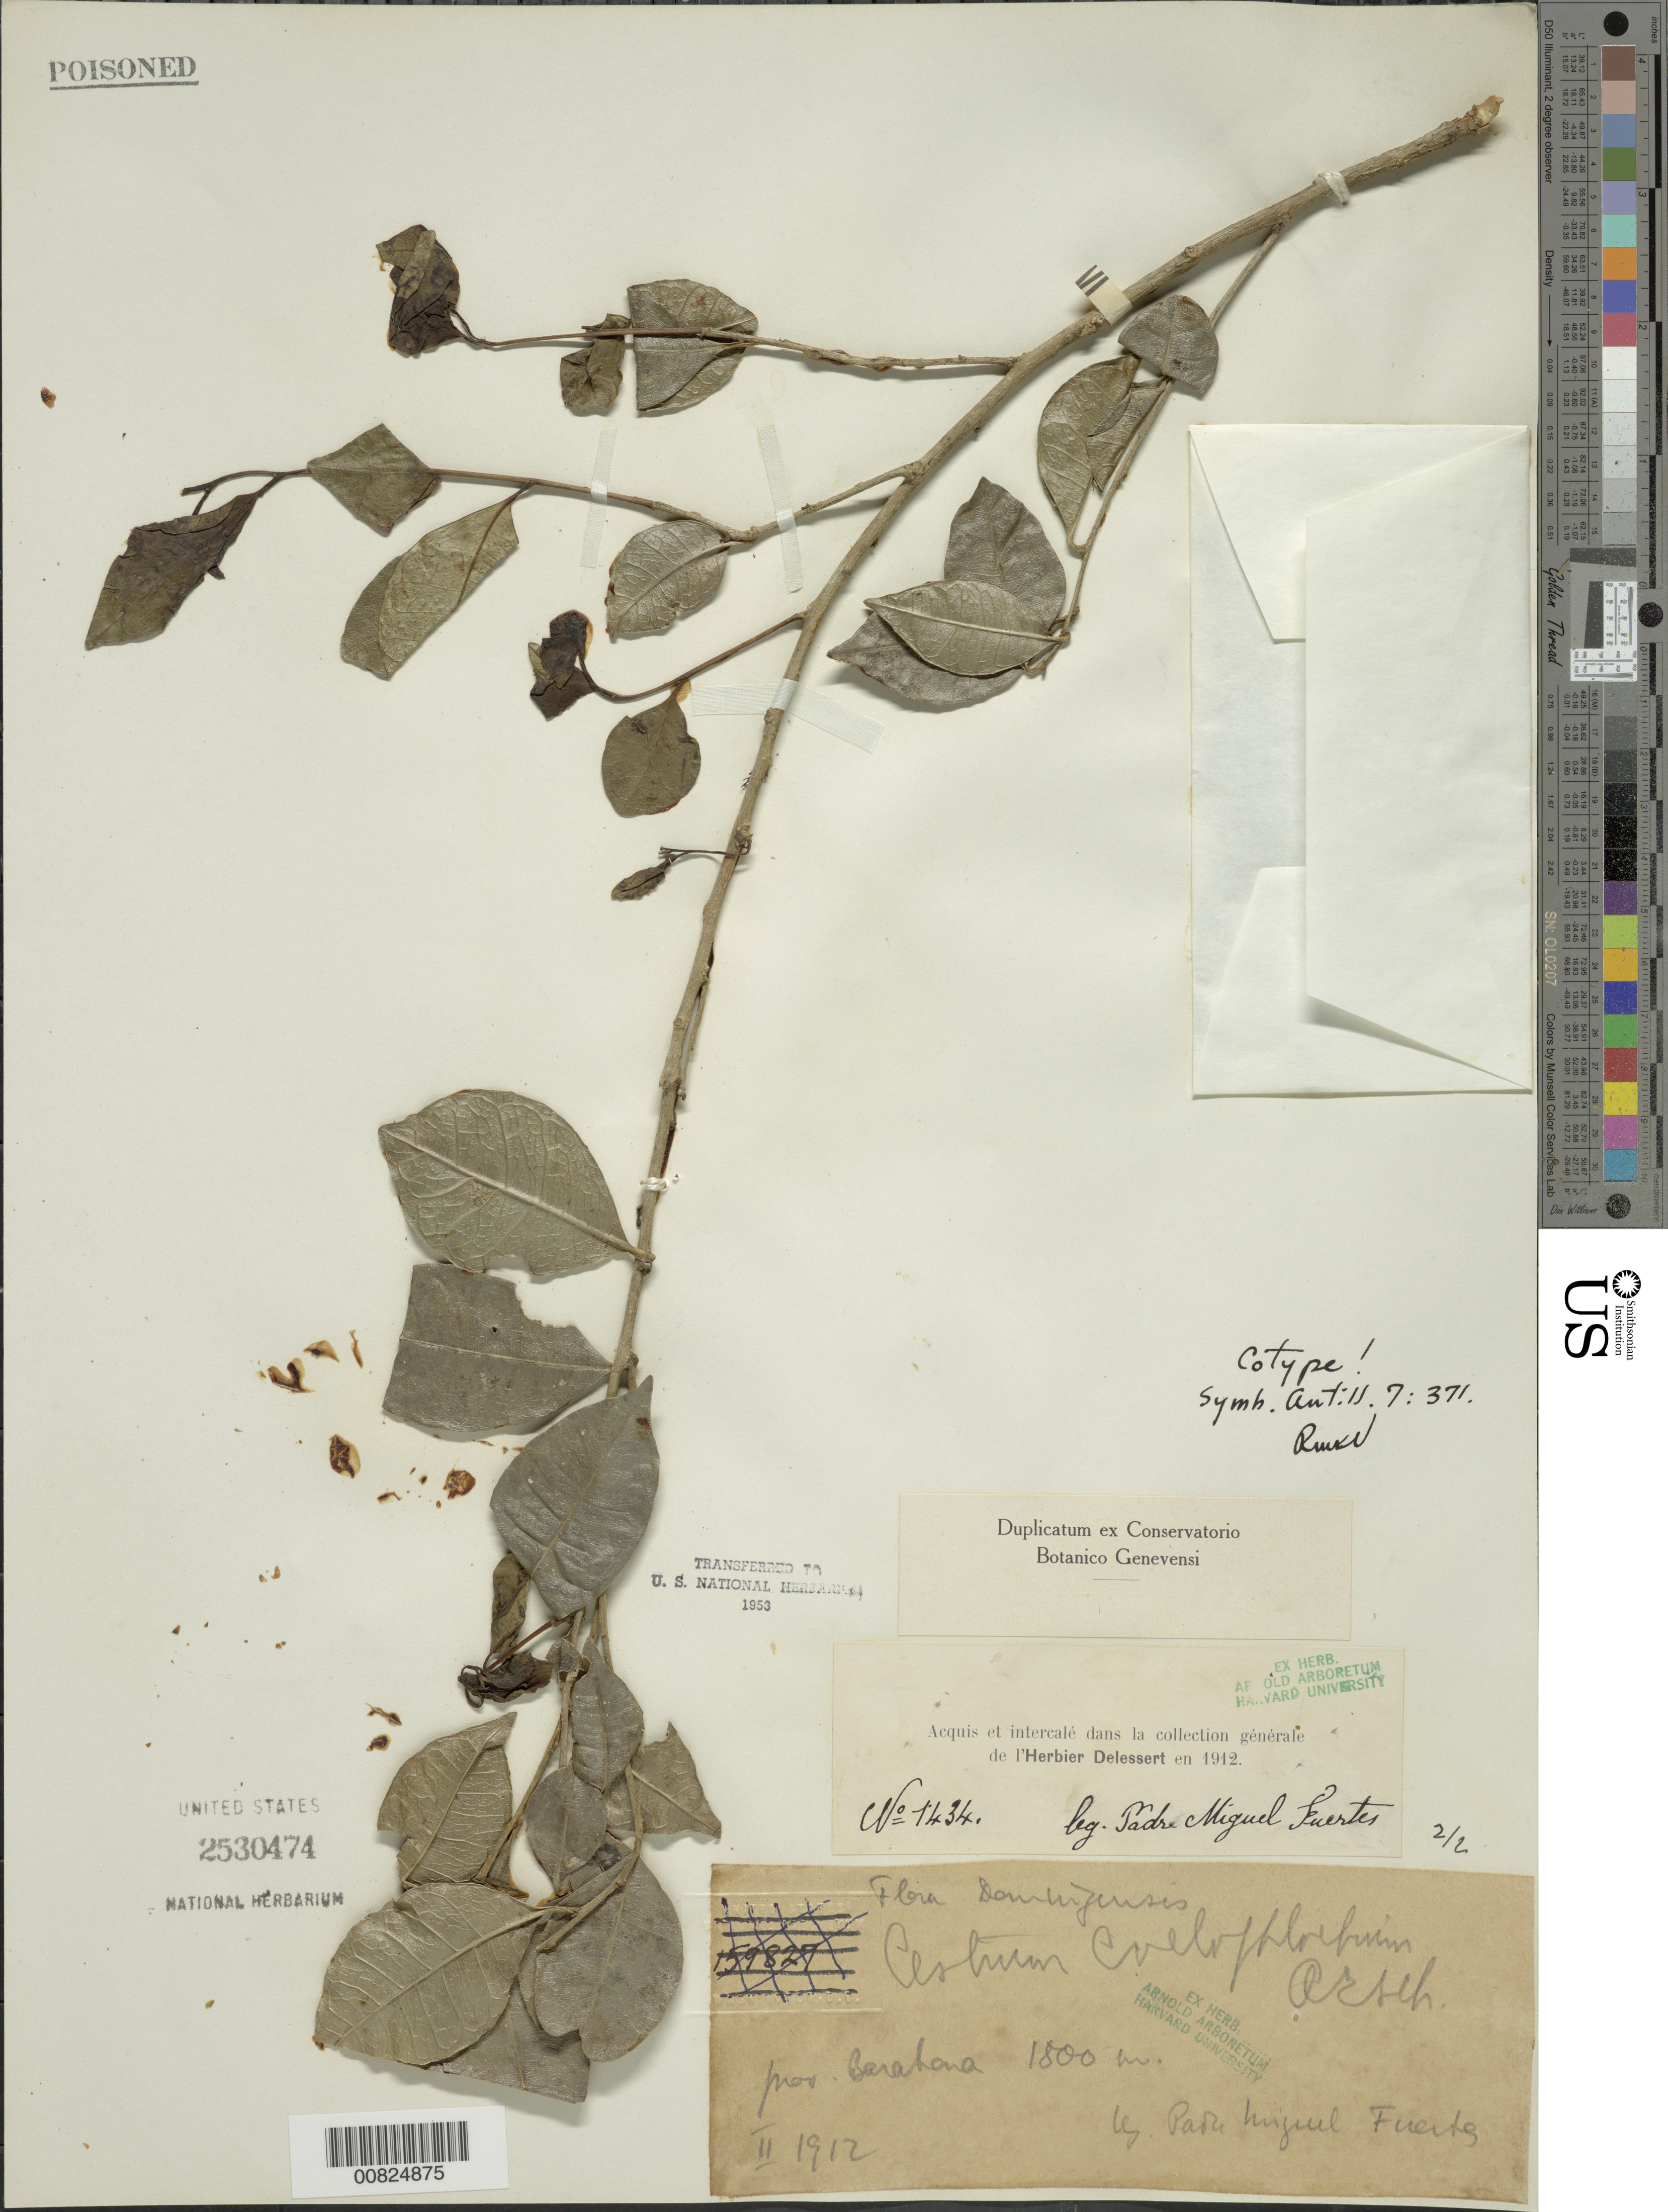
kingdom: Plantae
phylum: Tracheophyta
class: Magnoliopsida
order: Solanales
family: Solanaceae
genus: Cestrum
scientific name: Cestrum coelophlebium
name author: O.E. Schulz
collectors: M. D. Fuertes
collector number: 1434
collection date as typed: Feb 1910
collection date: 1910-02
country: Dominican Republic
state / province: Barahona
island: Hispaniola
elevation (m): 1800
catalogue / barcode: US 2530474